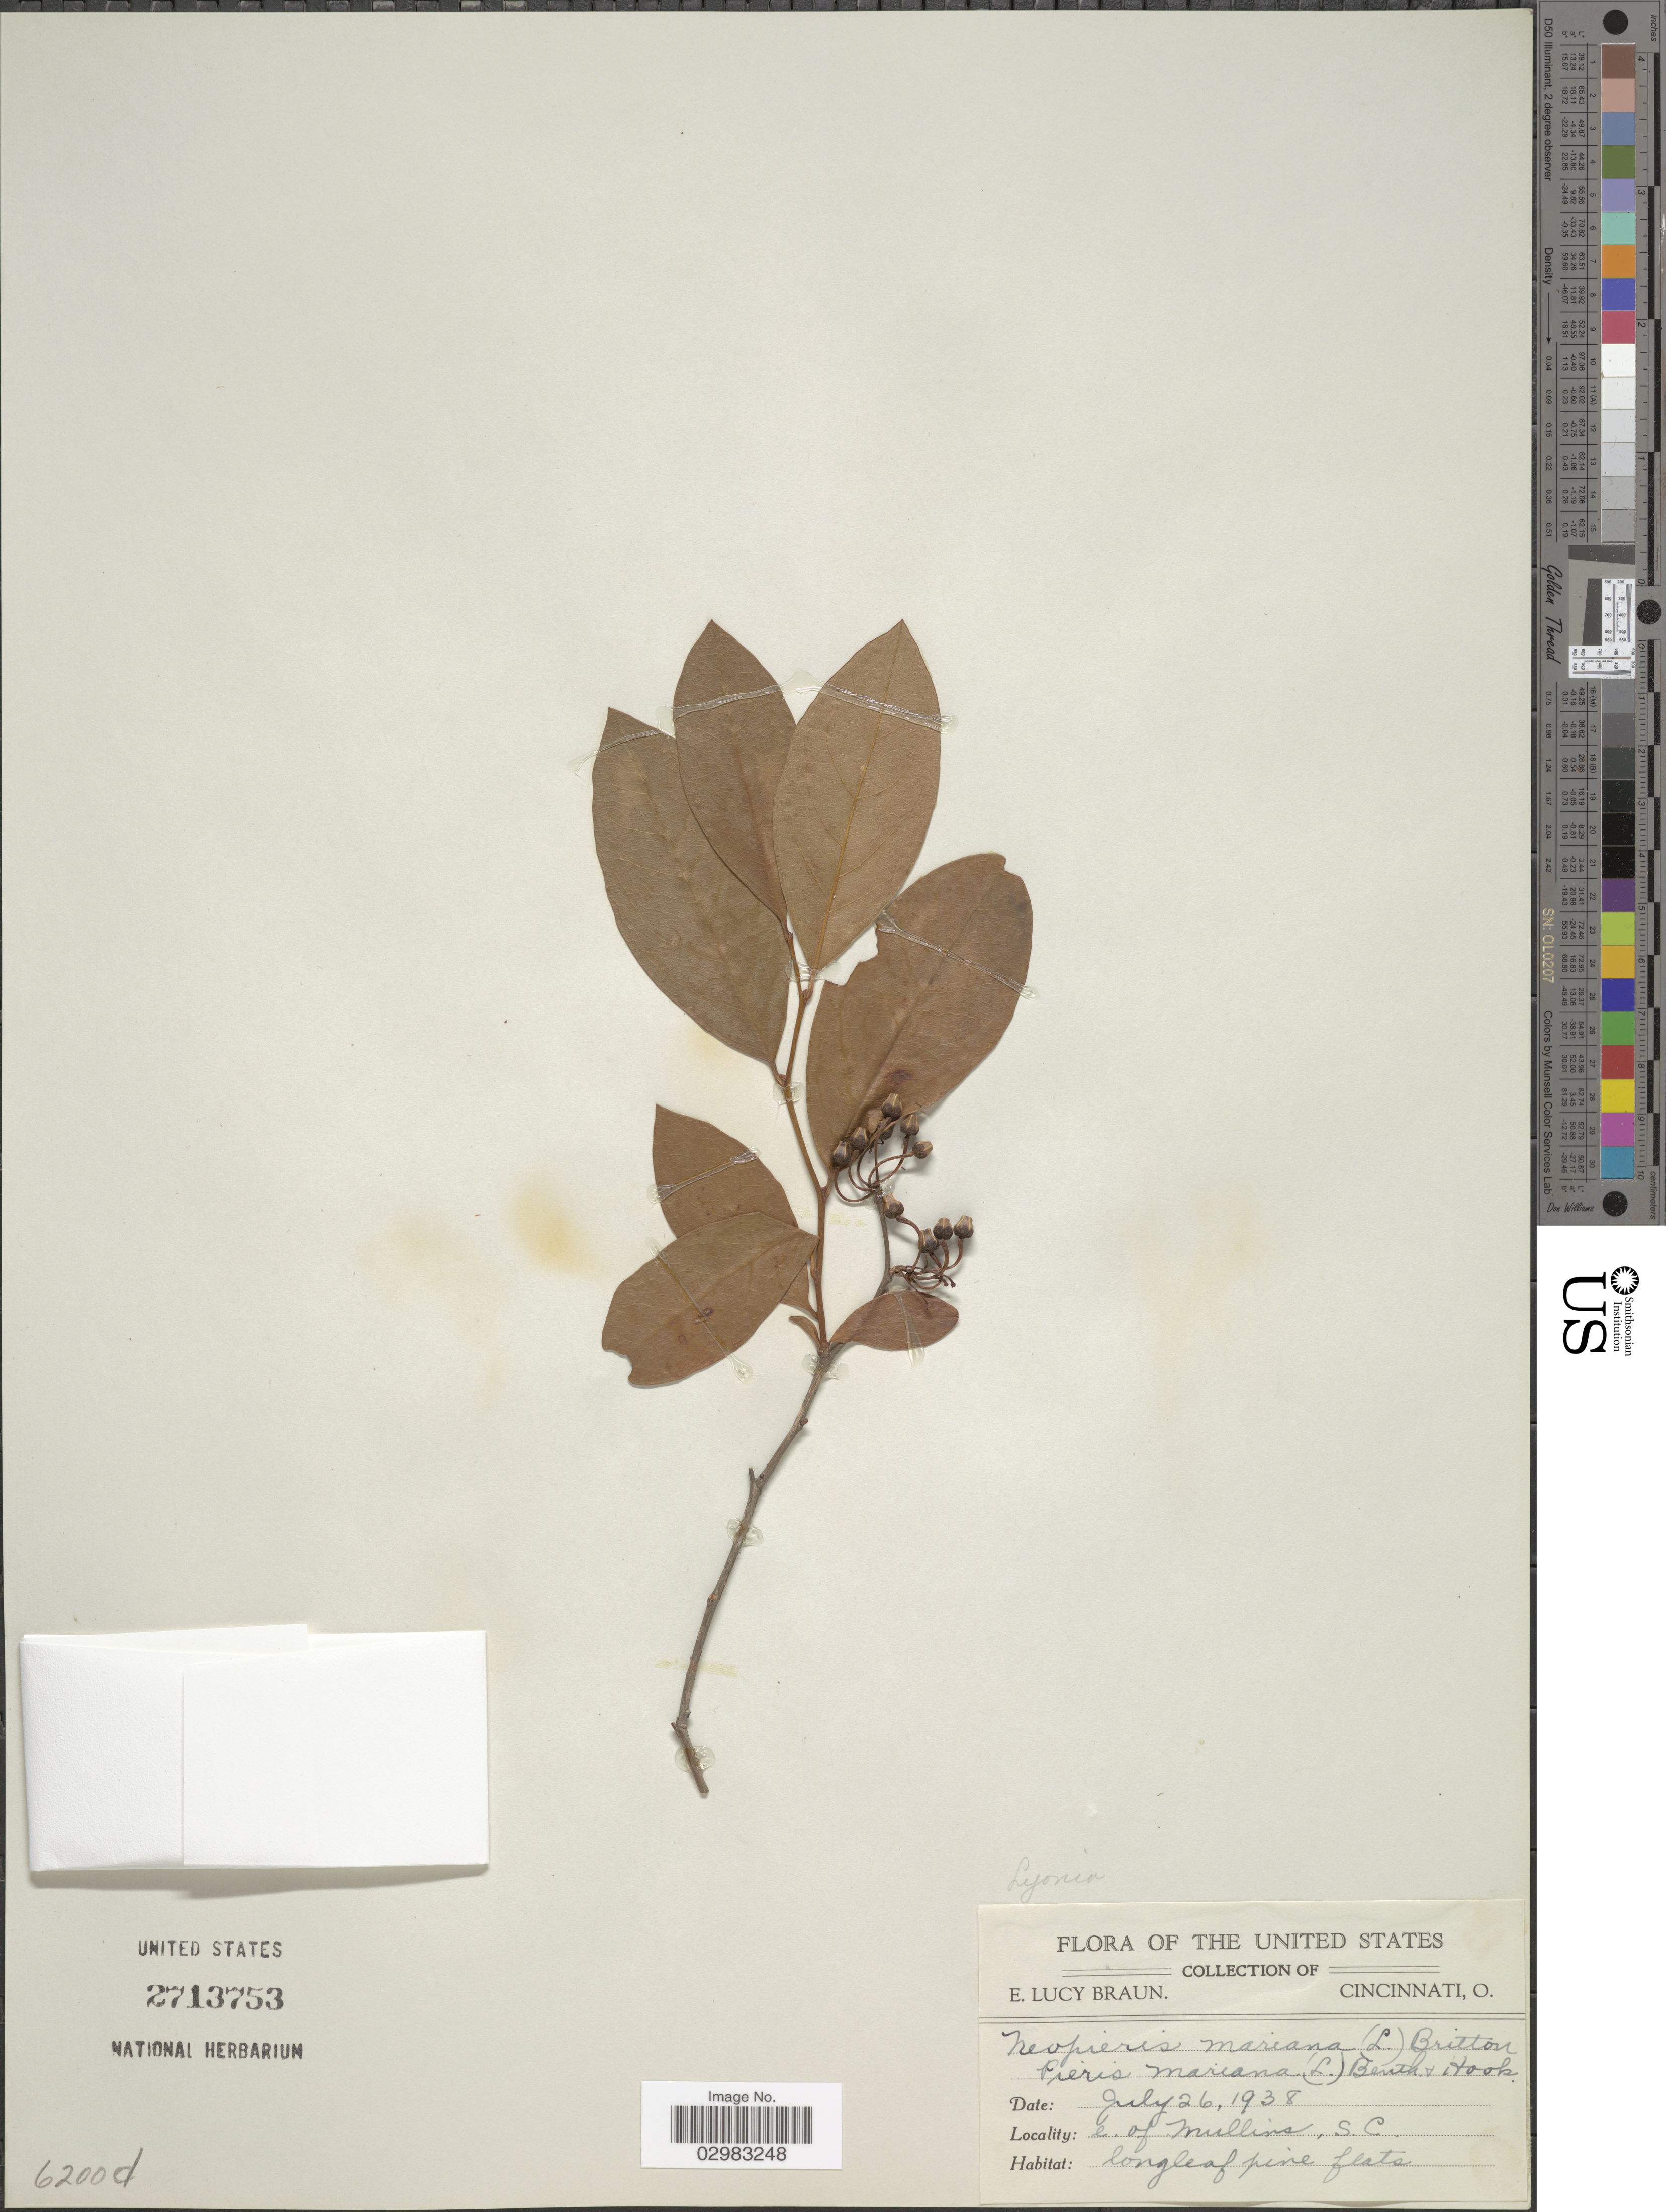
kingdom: Plantae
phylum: Tracheophyta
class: Magnoliopsida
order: Ericales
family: Ericaceae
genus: Lyonia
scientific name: Lyonia mariana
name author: (L.) D. Don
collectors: E. L. Braun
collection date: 1938-07-26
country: United States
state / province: South Carolina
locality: E. of Mullins.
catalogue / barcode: US 2713753